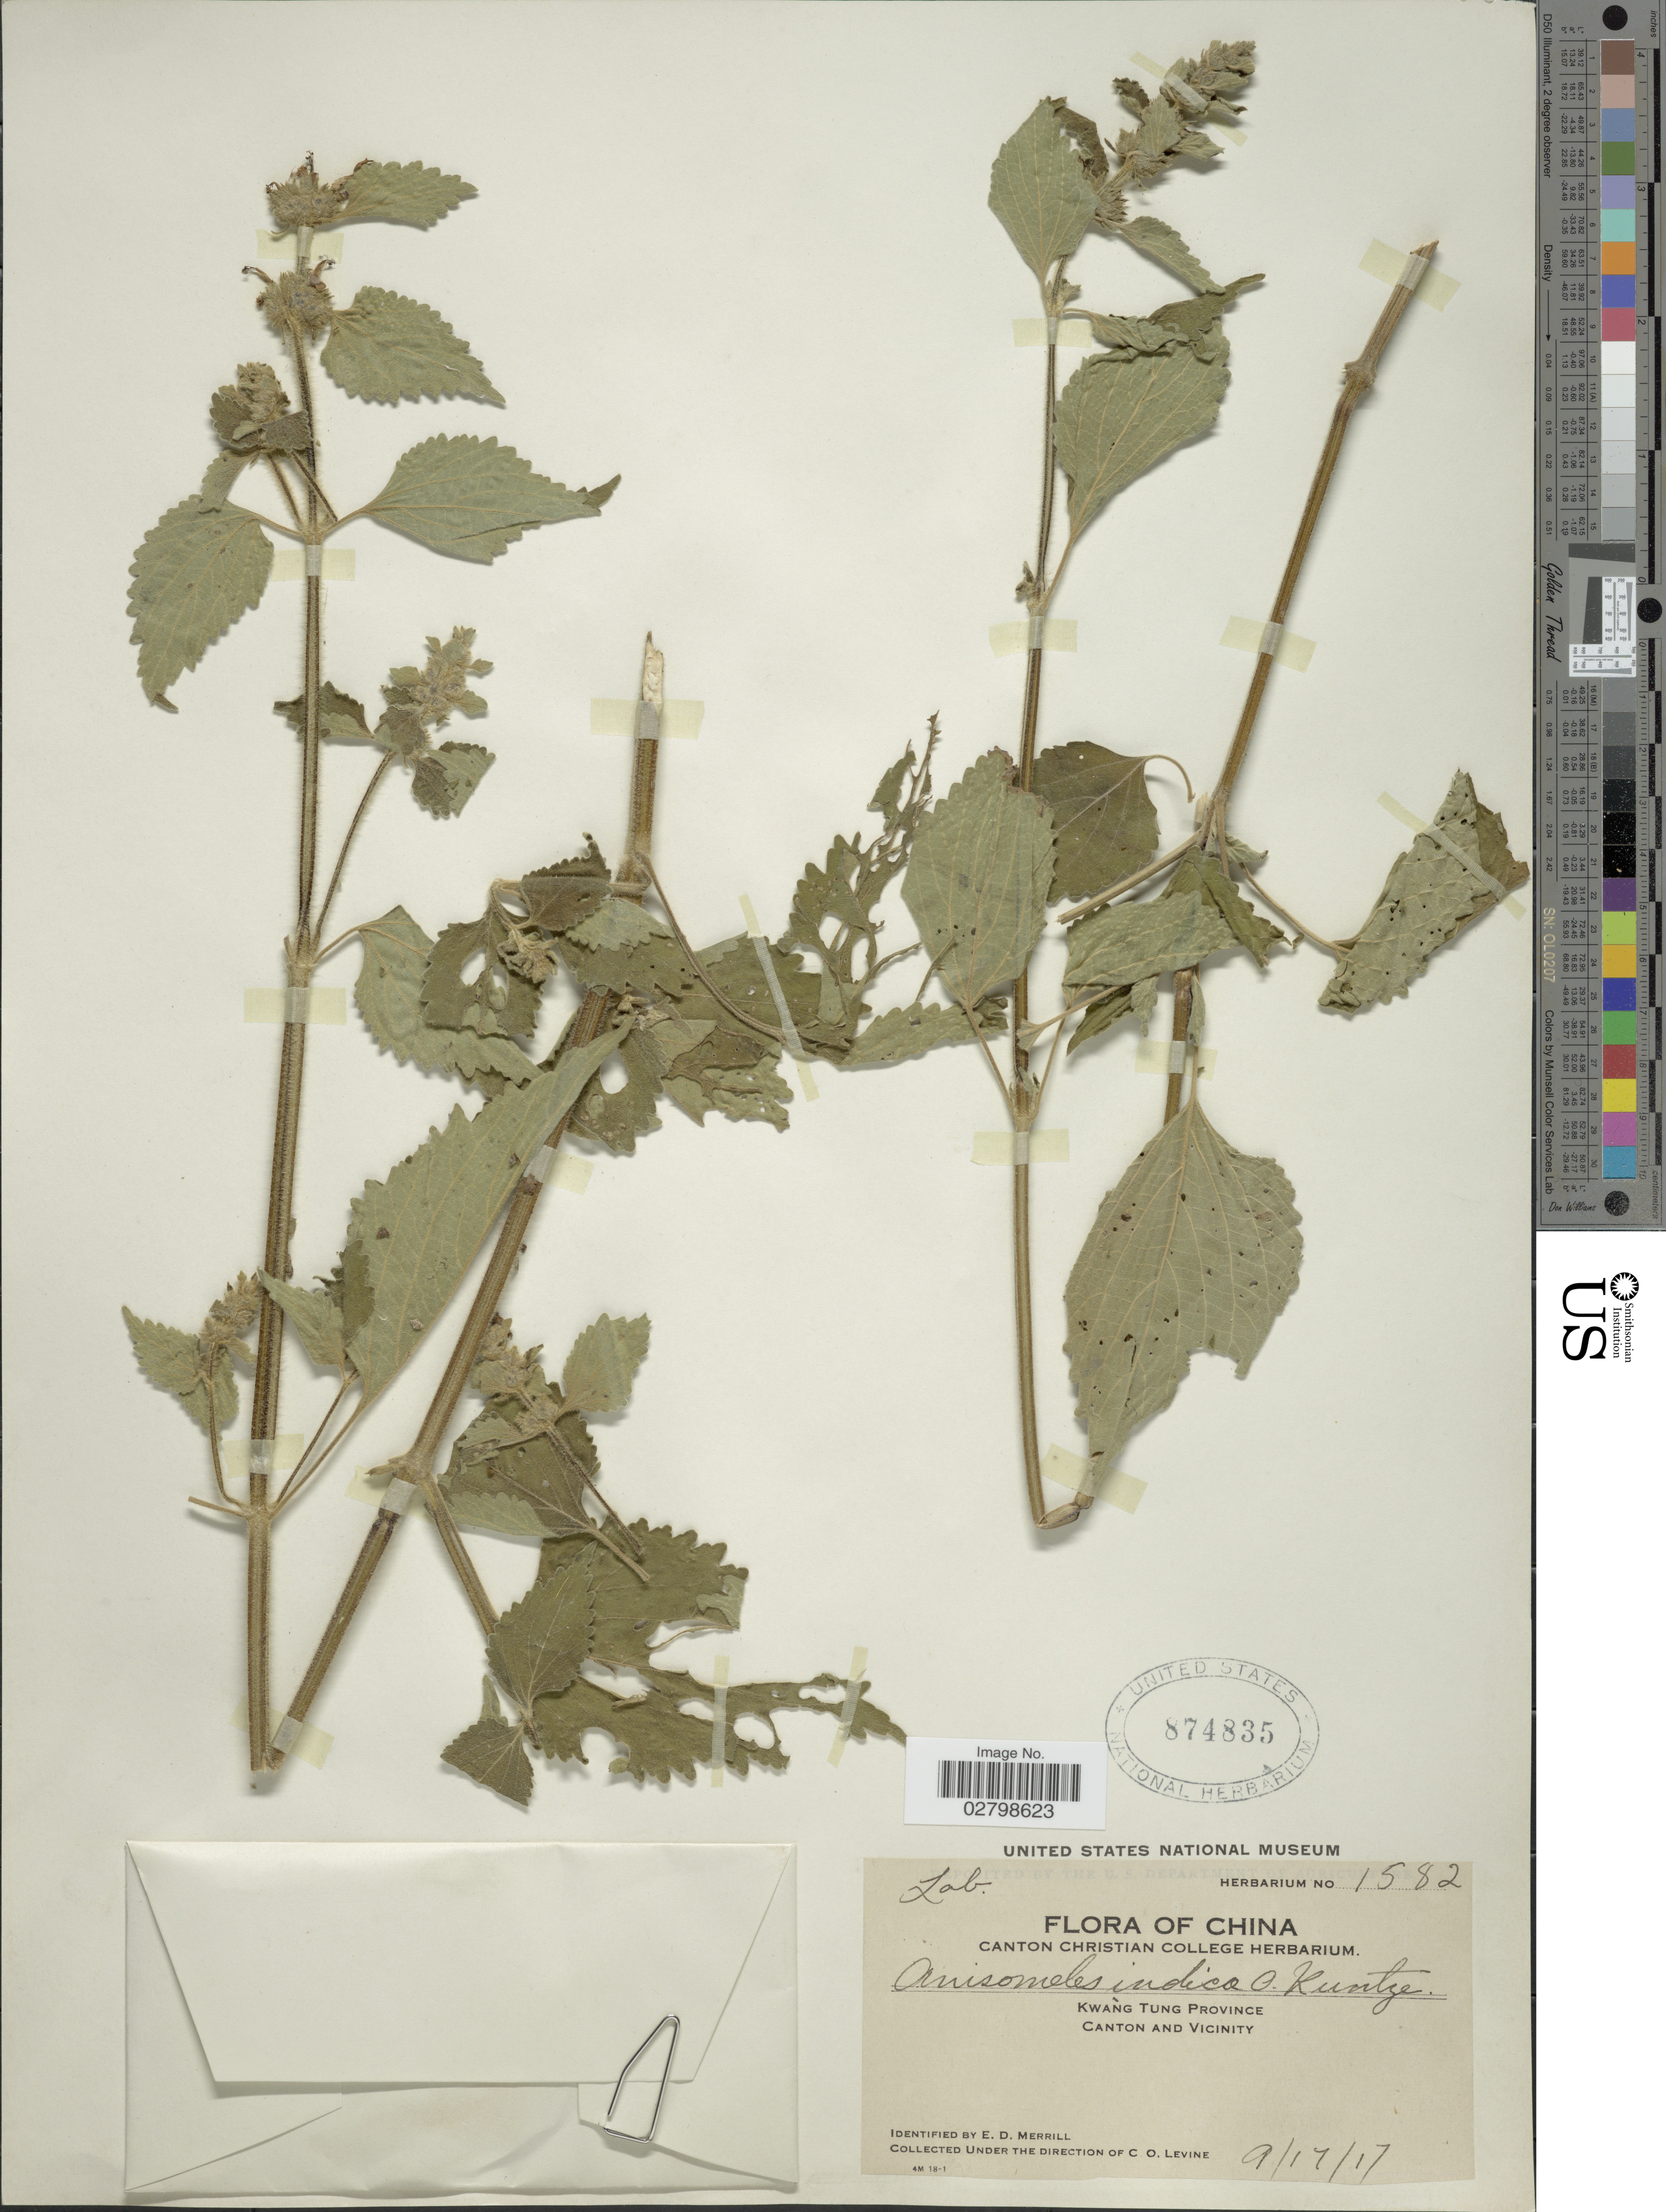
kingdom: Plantae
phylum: Tracheophyta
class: Magnoliopsida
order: Lamiales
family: Lamiaceae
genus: Anisomeles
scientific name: Anisomeles indica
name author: (L.) Kuntze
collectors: C. O. Levine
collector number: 1582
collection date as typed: Transcribed d/m/y: 17/9/17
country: China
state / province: Guangdong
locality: Kwang Tung Province. Canton and Vicinity.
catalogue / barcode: US 874835